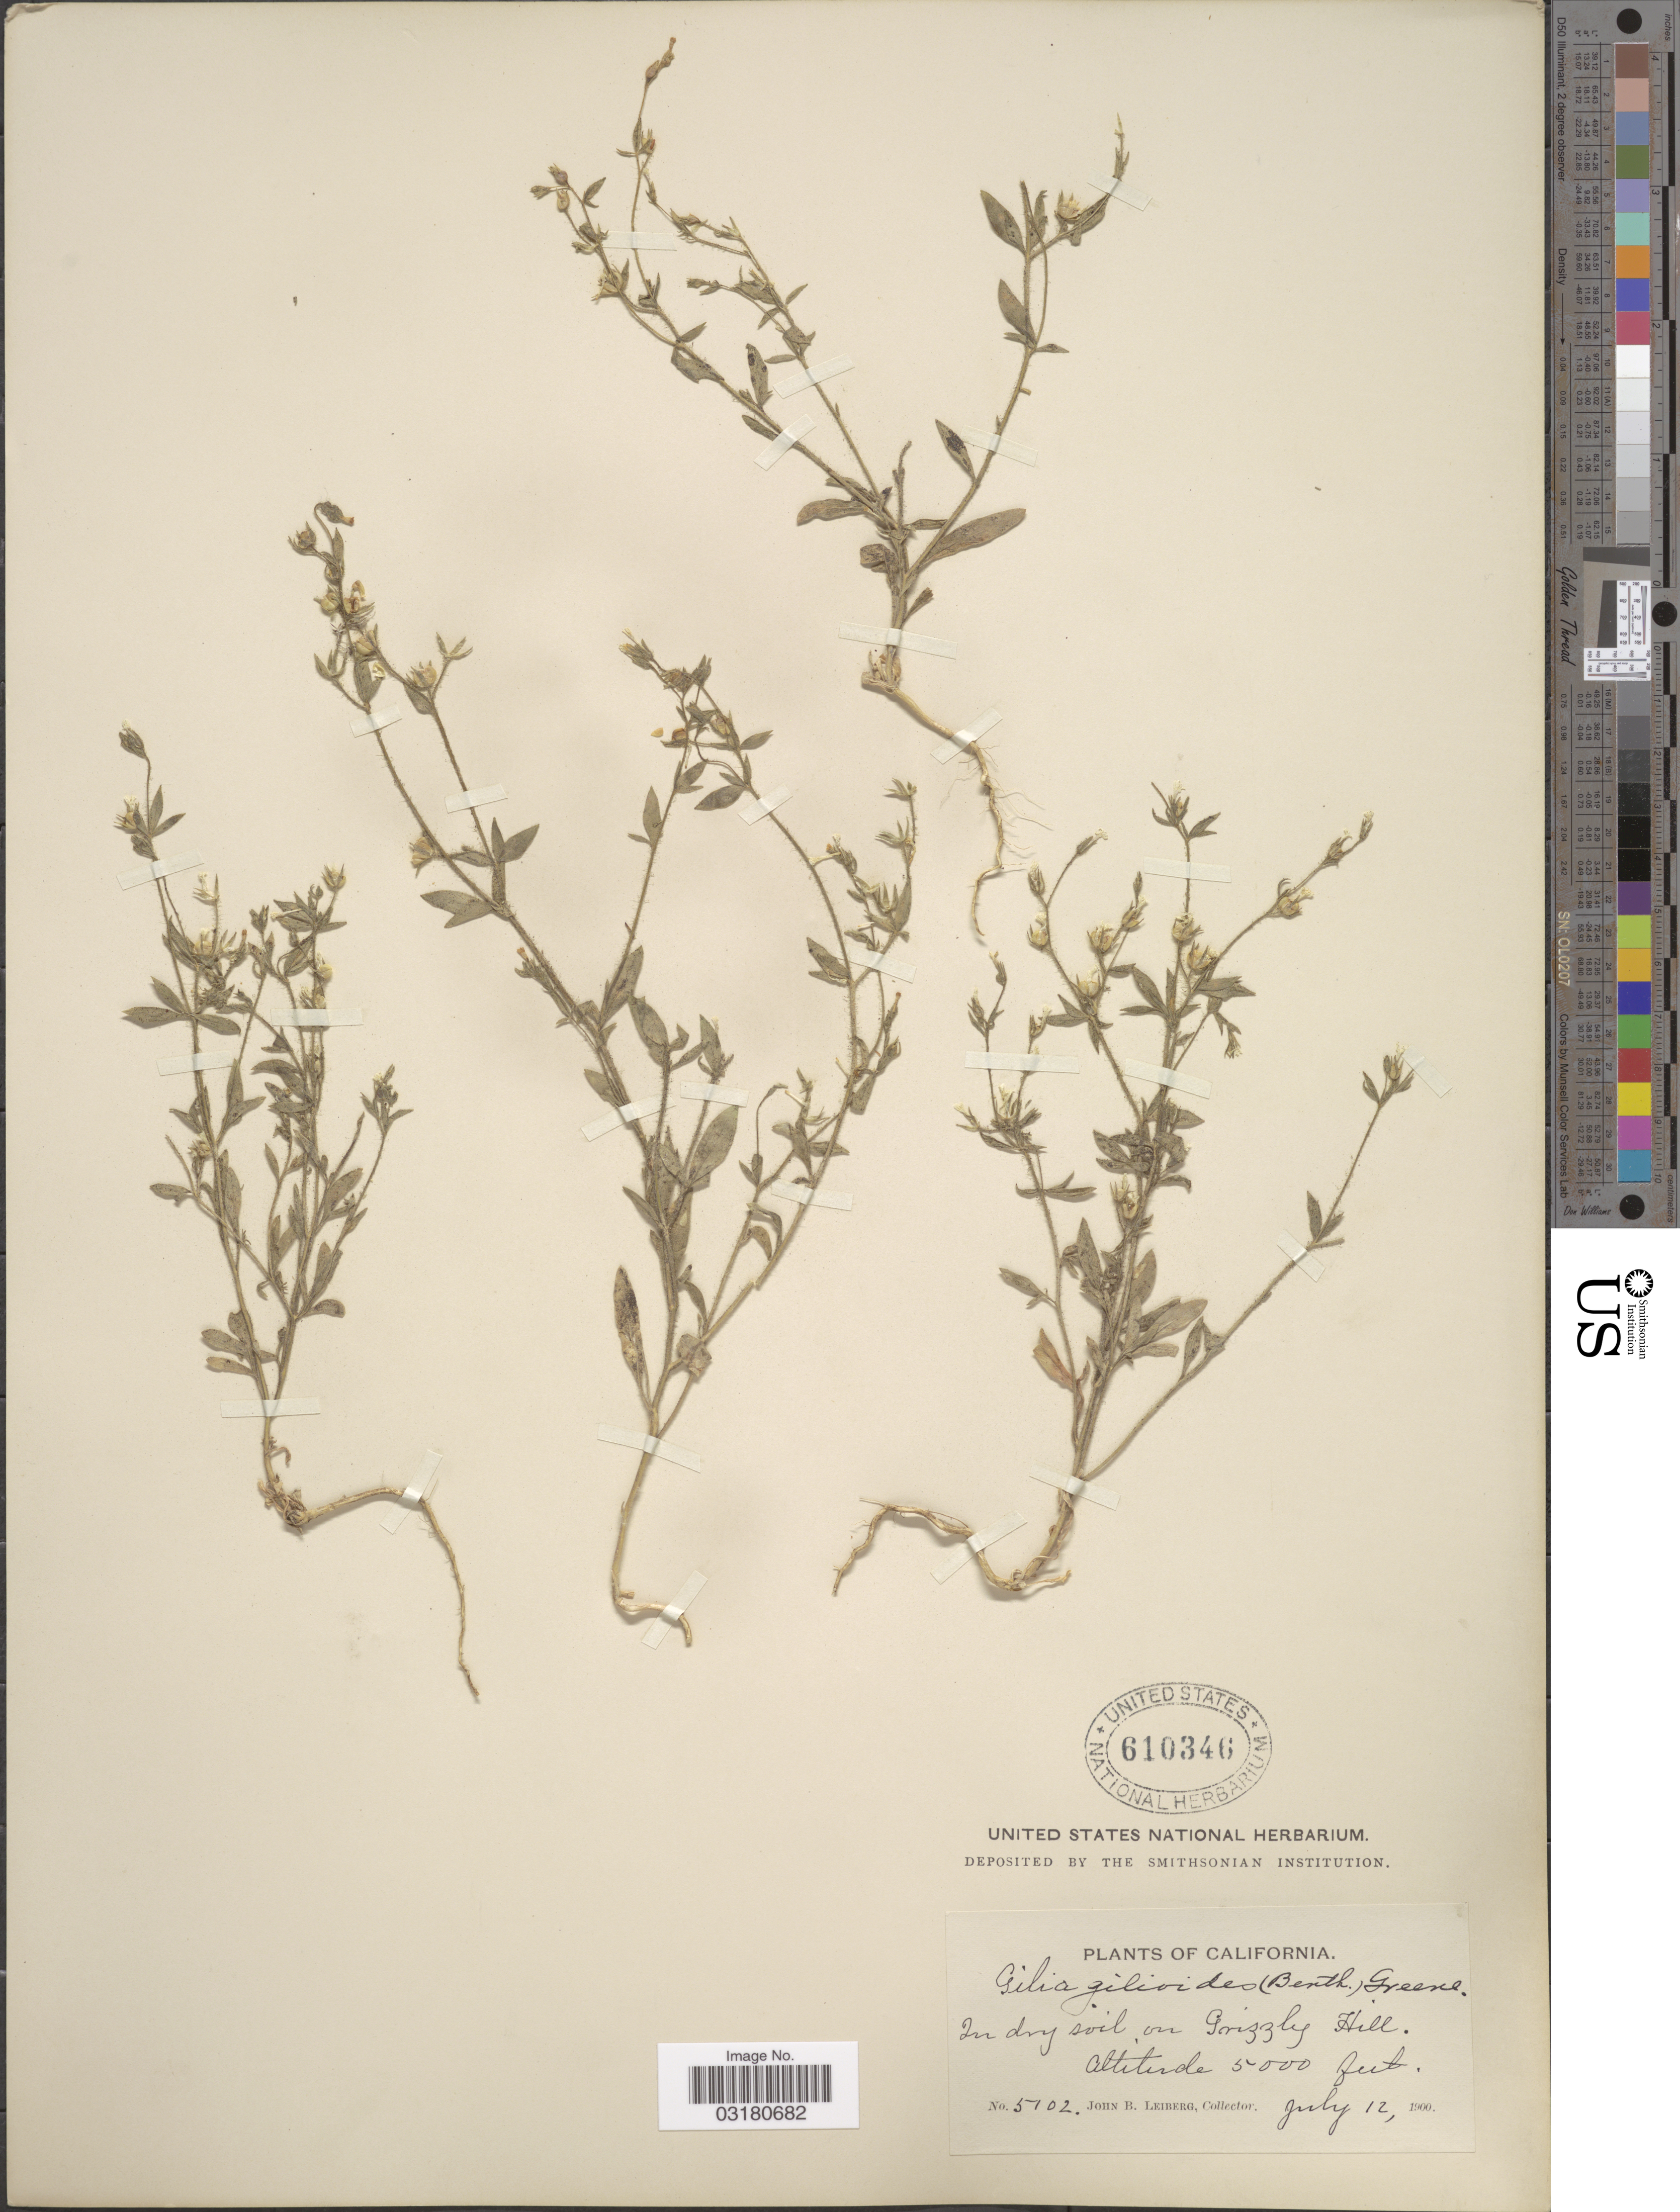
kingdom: Plantae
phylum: Tracheophyta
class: Magnoliopsida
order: Ericales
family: Polemoniaceae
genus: Allophyllum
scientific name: Allophyllum integrifolium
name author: (Brand) A.D. Grant & V.E. Grant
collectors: J. B. Leiberg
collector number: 5102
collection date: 1900-07-12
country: United States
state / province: California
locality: In dry soil on Grizzly Hill.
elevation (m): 1524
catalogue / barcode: US 610346